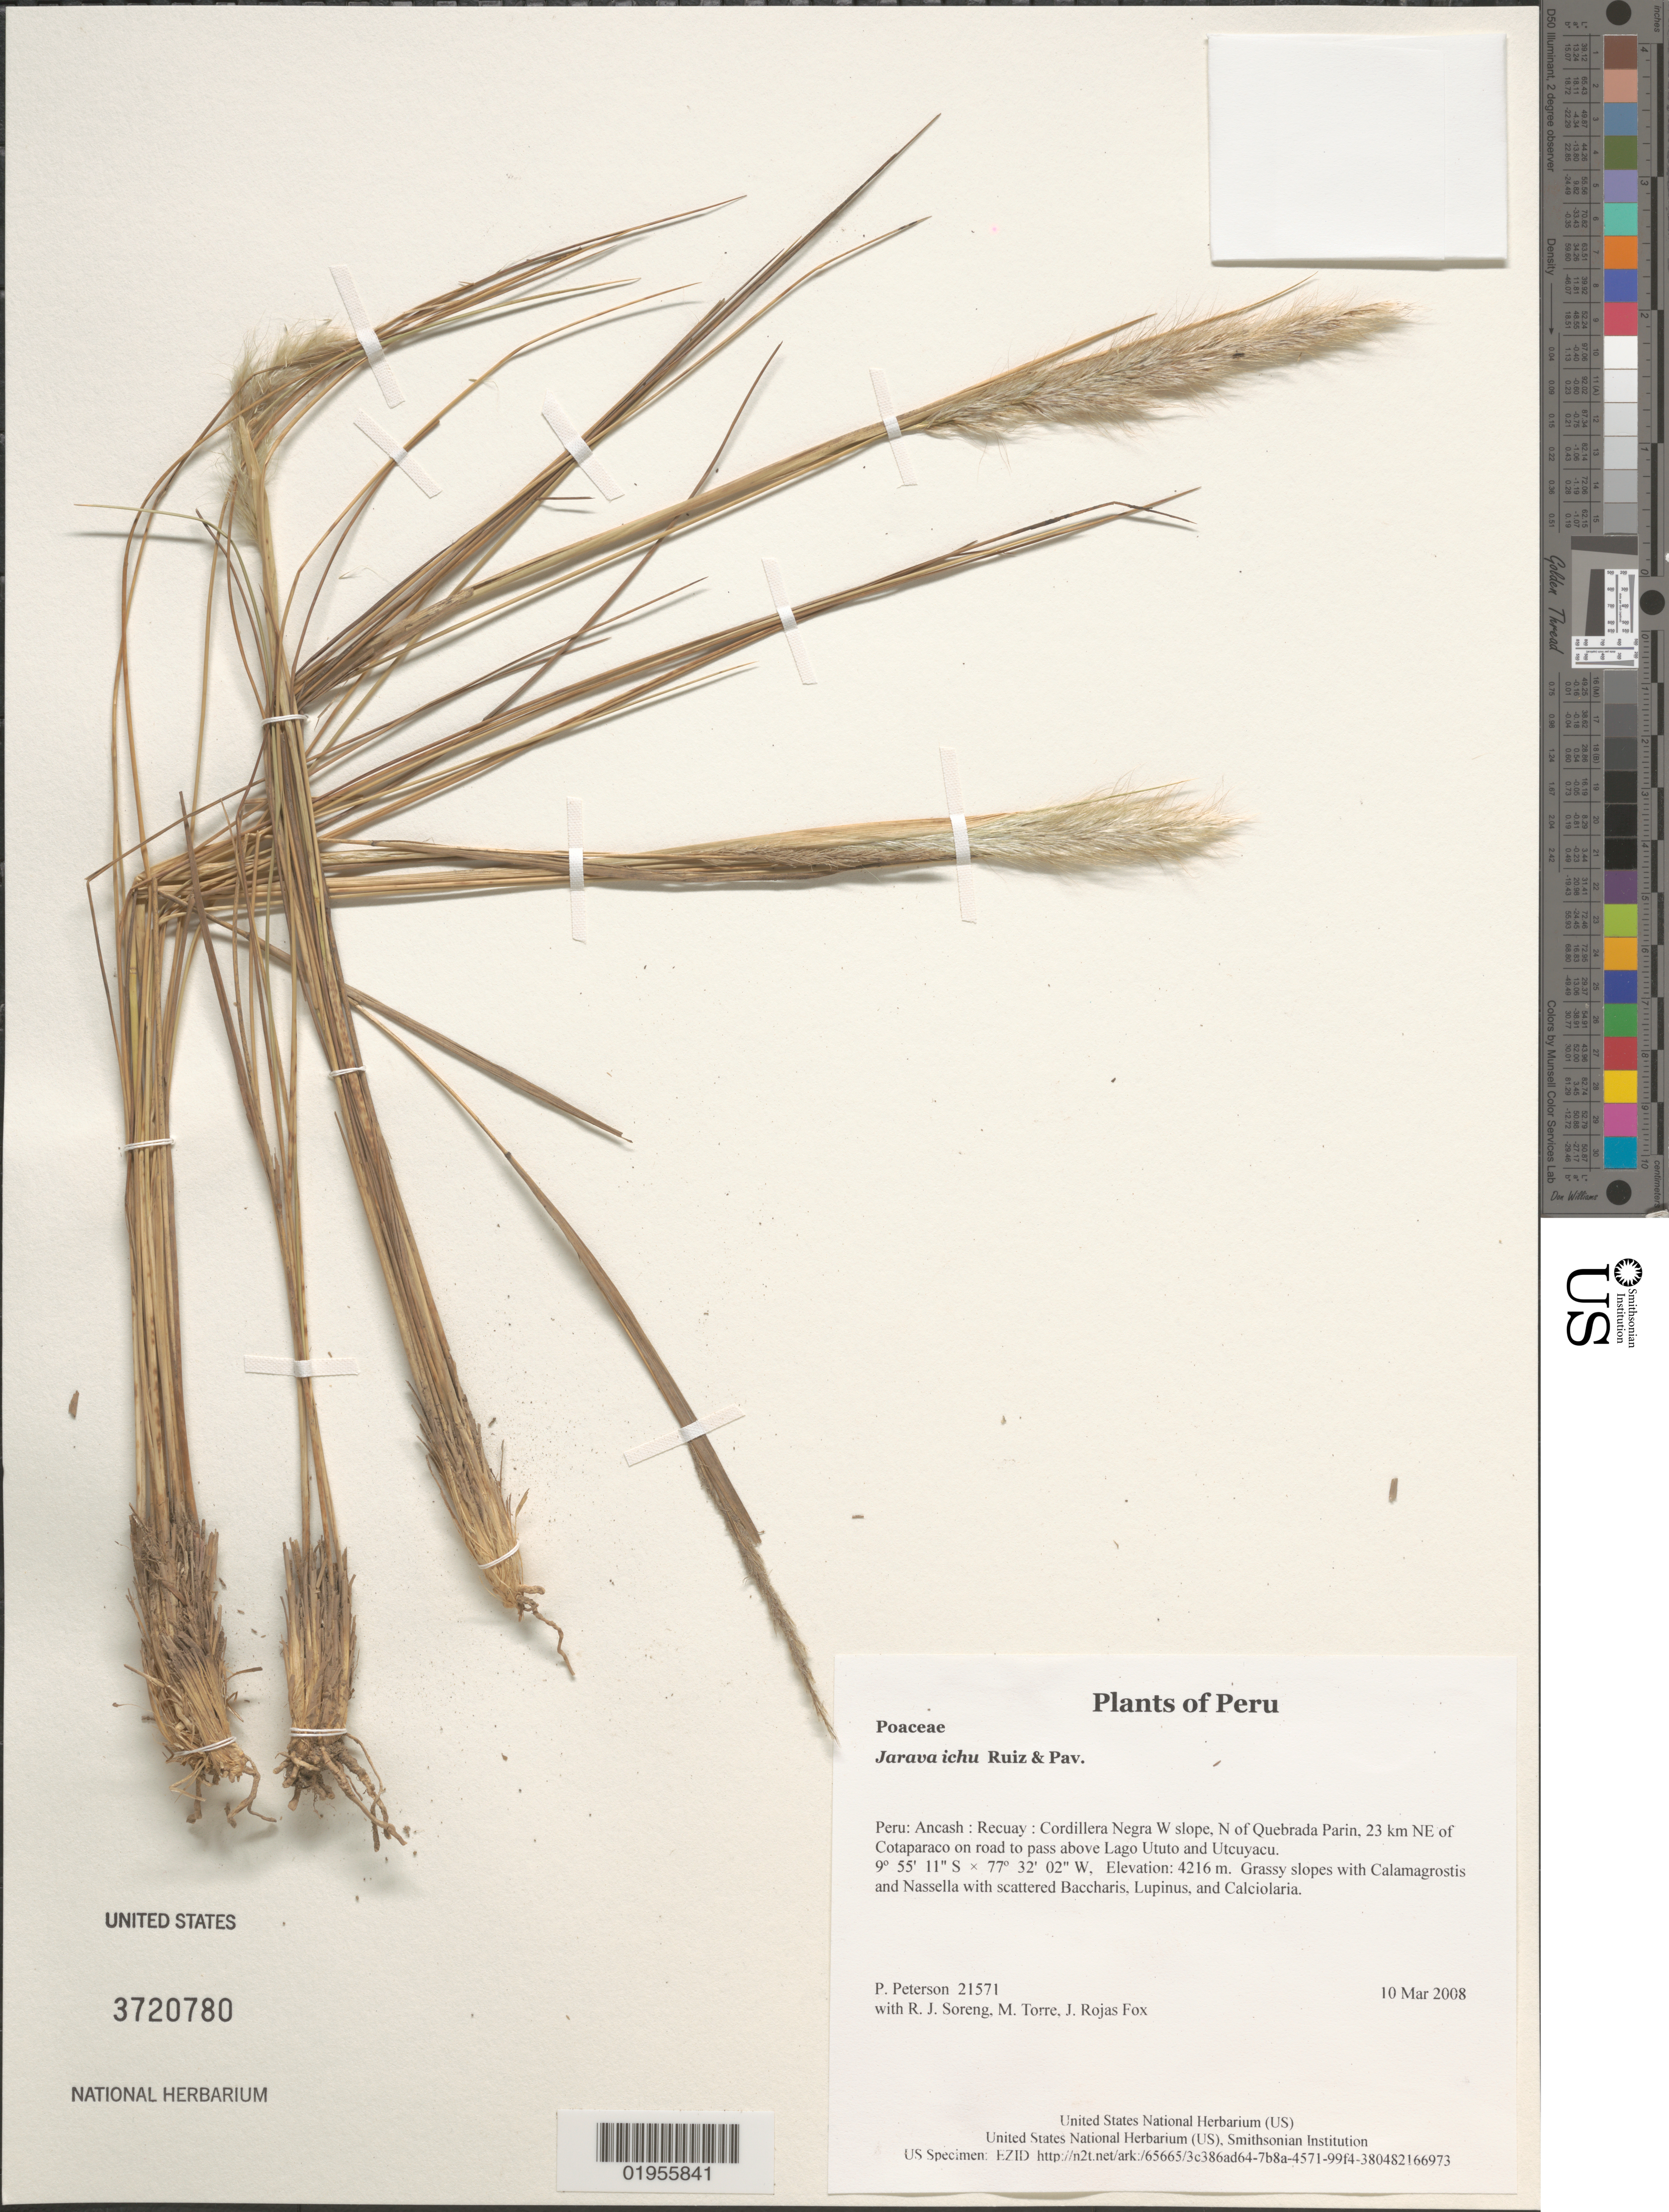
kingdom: Plantae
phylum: Tracheophyta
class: Liliopsida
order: Poales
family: Poaceae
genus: Jarava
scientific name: Jarava ichu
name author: Ruiz & Pav.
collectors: P. M. Peterson, R. J. Soreng, M. Torre & J. Rojas Fox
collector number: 21571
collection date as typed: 10 Mar 2008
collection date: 2008-03-10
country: Peru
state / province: Ancash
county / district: Recuay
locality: Cordillera Negra W slope, N of Quebrada Parin, 23 km NE of Cotaparaco on road to pass above Lago Ututo and Utcuyacu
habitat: Grassy slopes with Calamagrostis and Nassella with scattered Baccharis, Lupinus, and Calciolaria.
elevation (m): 4216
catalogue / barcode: US 3720780